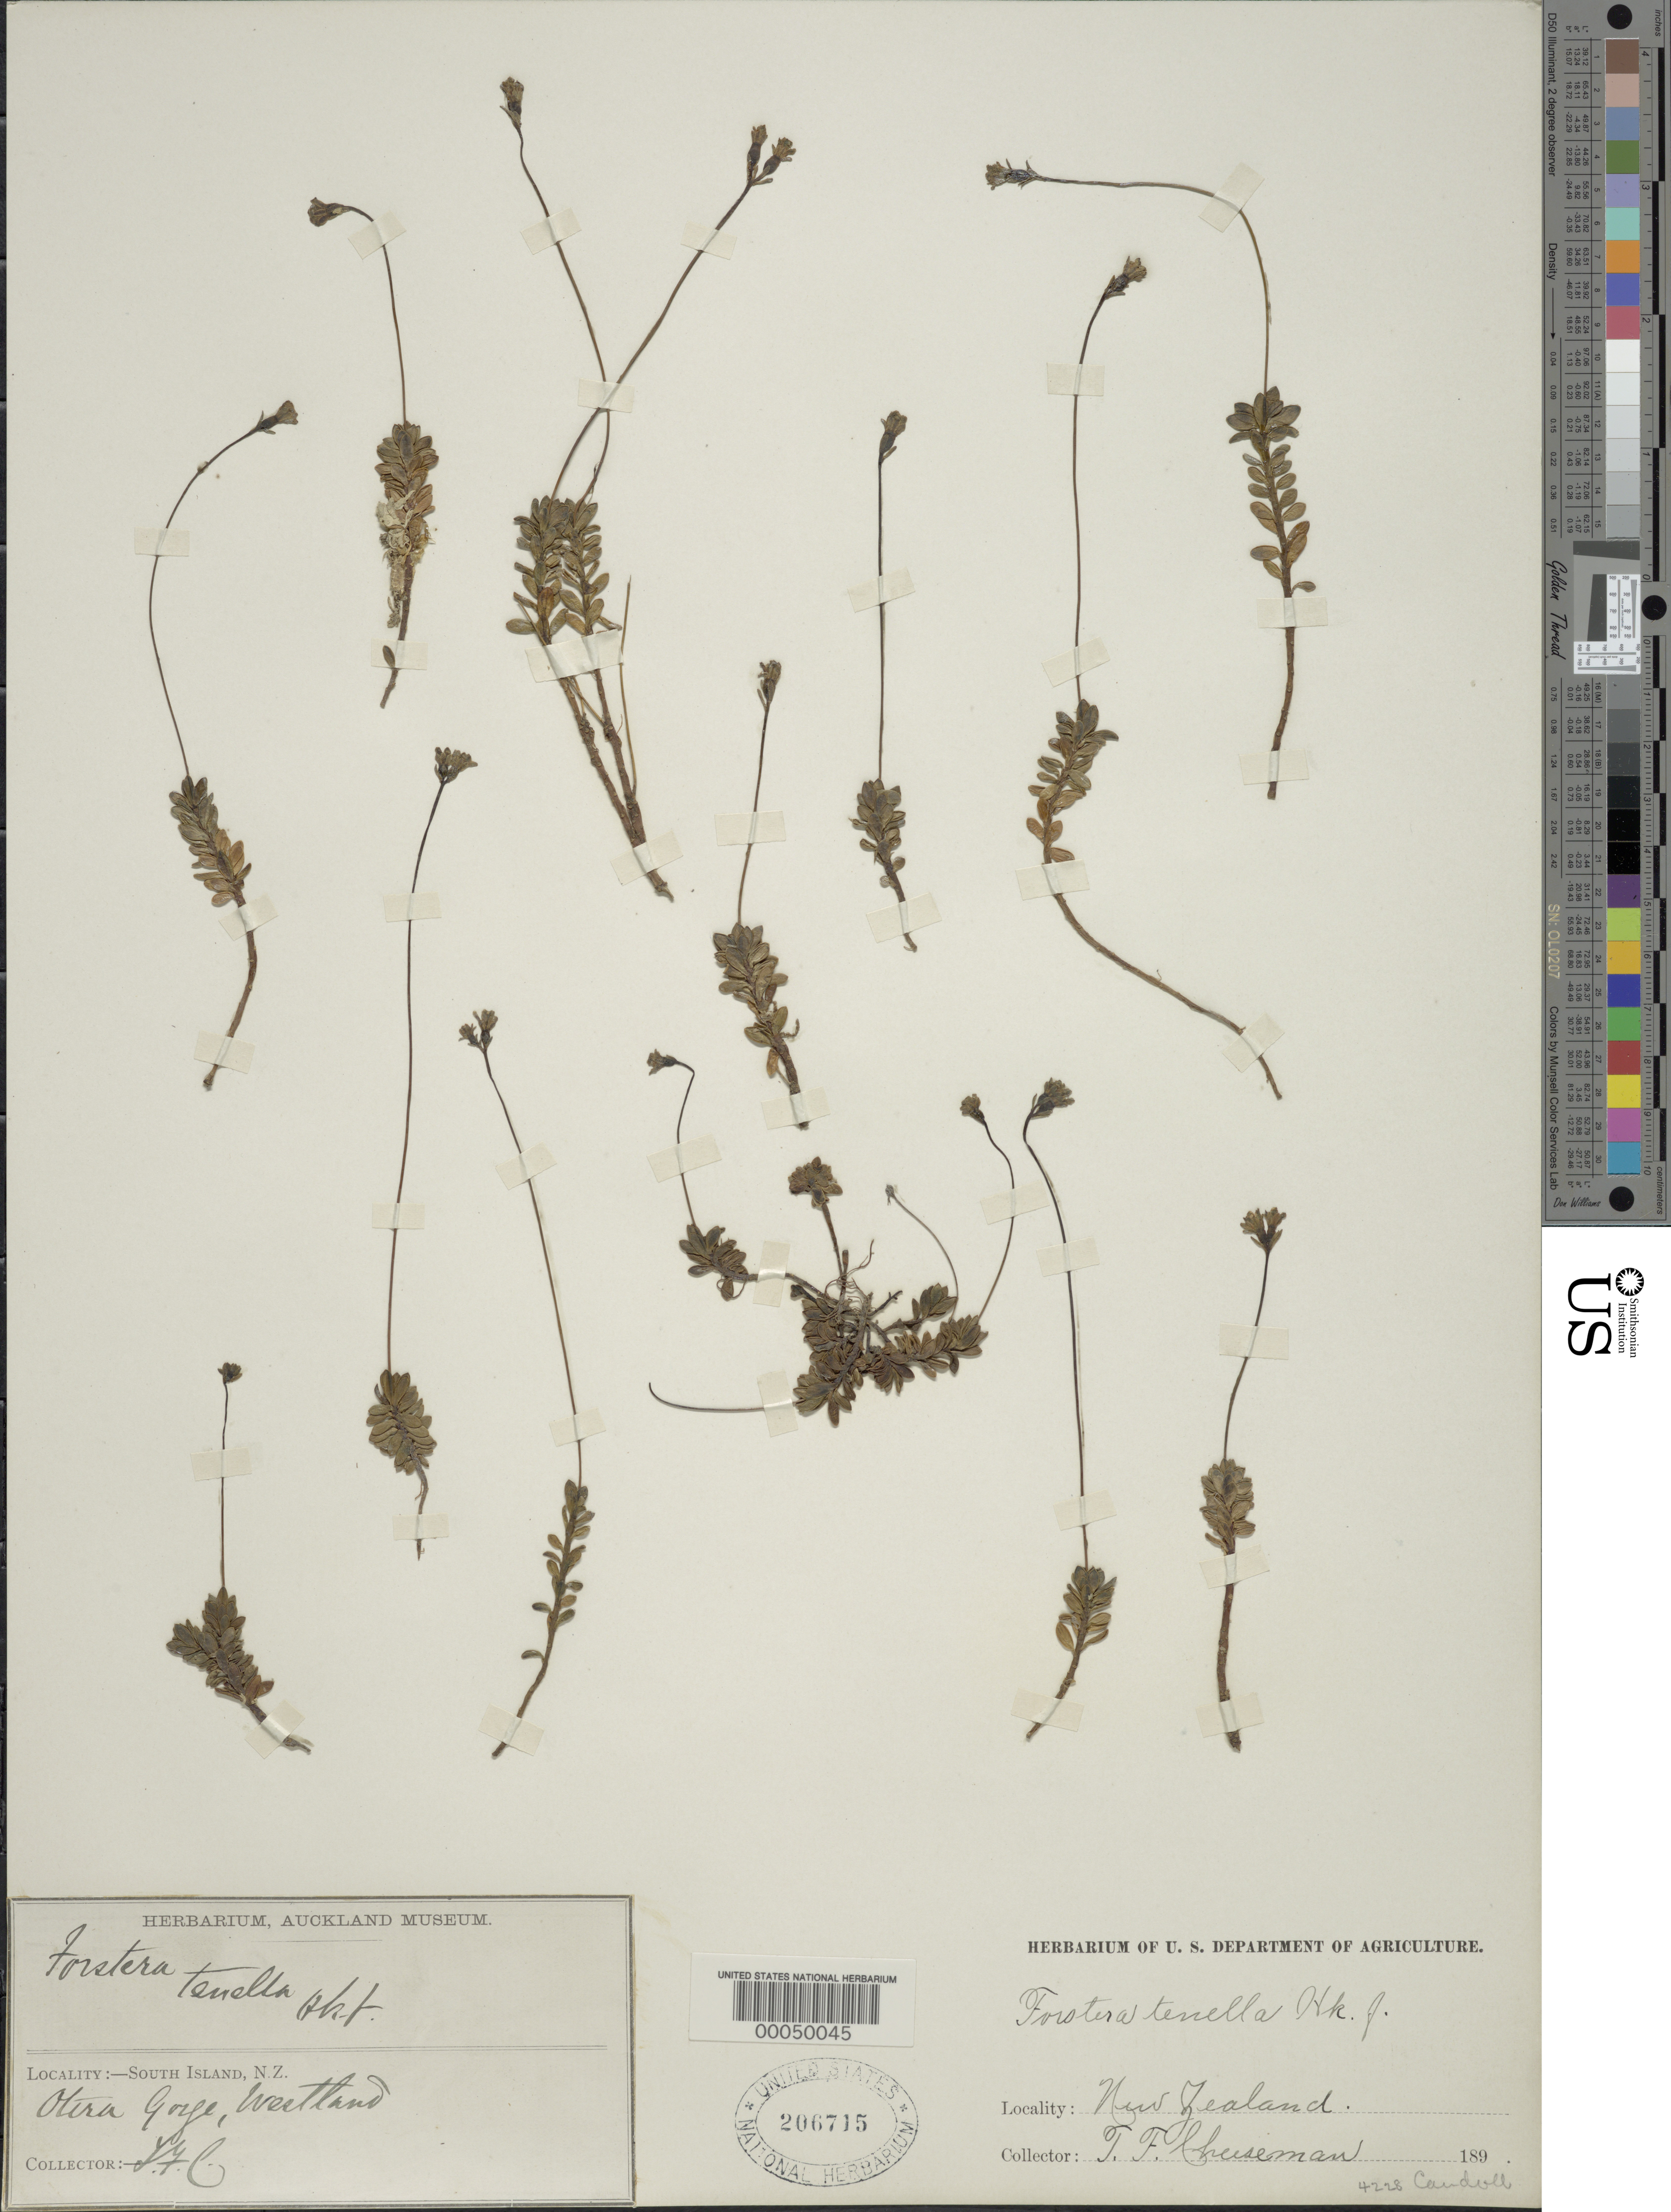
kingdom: Plantae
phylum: Tracheophyta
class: Magnoliopsida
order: Asterales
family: Stylidiaceae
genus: Forstera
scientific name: Forstera tenella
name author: Hook. f.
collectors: T. F. Cheeseman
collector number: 4228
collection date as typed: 189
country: New Zealand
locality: South Island. Otira Gorge, Westland.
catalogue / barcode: US 206715